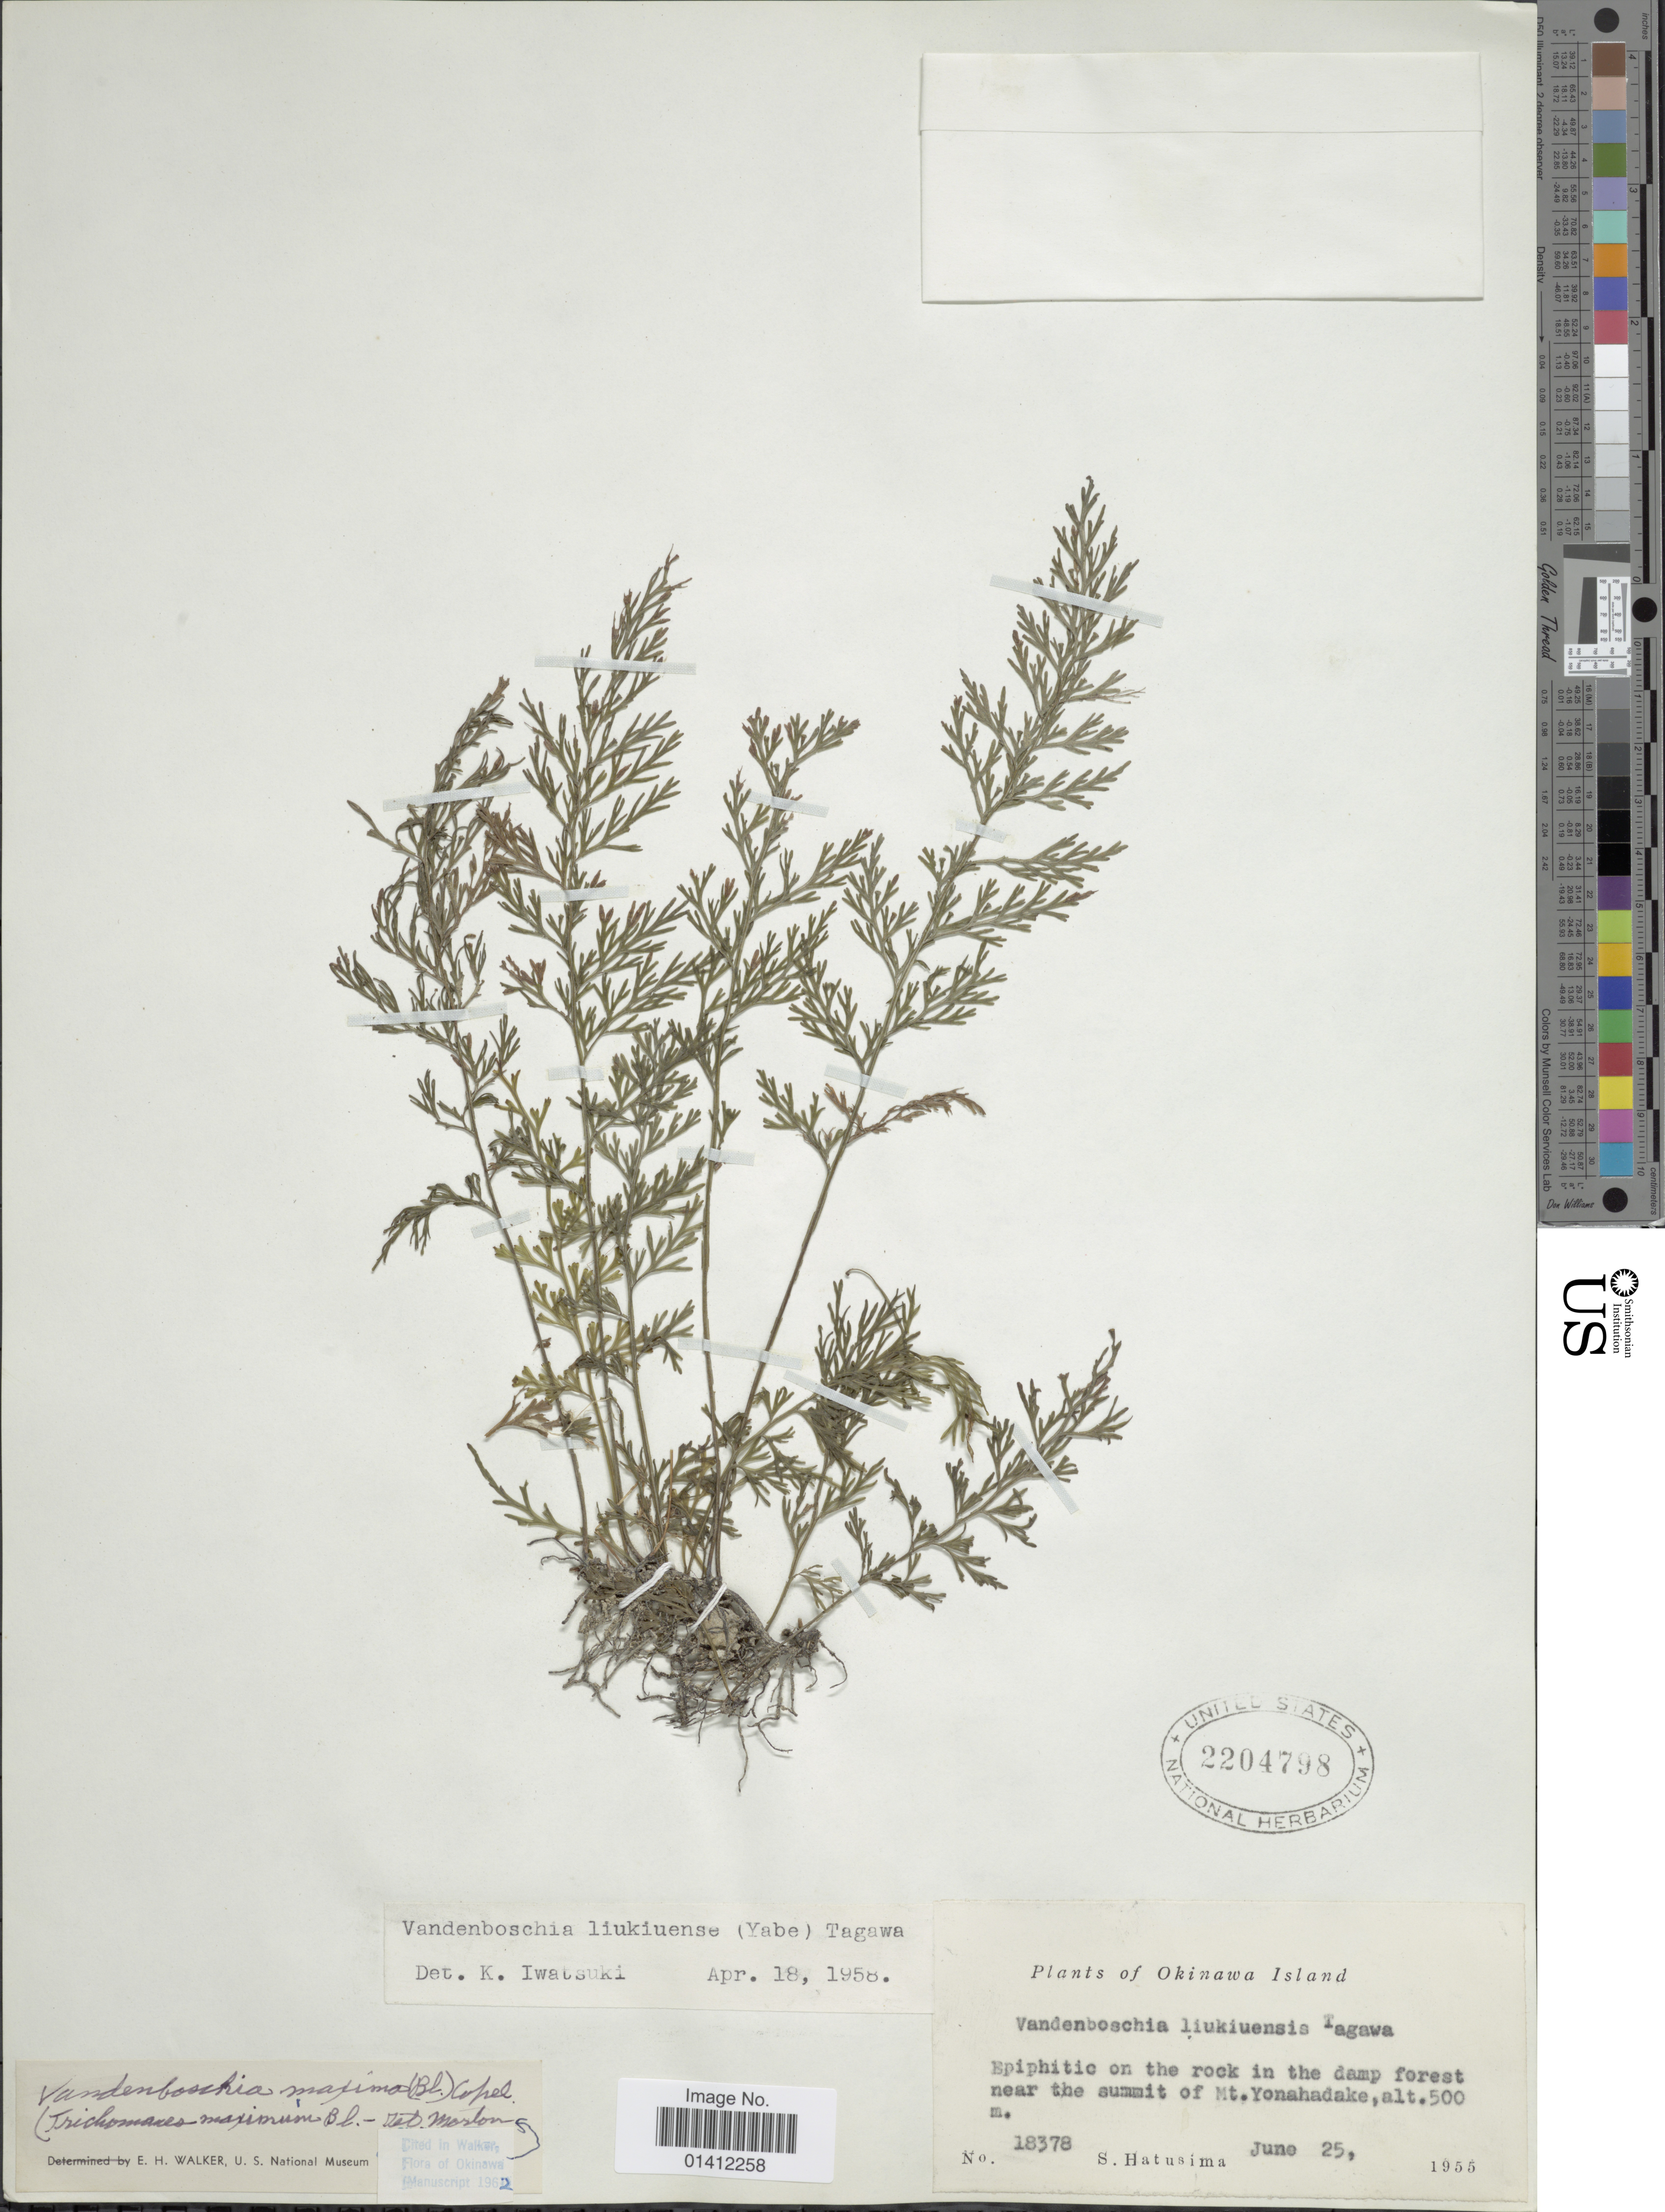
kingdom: Plantae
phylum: Tracheophyta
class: Polypodiopsida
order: Hymenophyllales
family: Hymenophyllaceae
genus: Vandenboschia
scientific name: Vandenboschia maxima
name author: (Blume) Copel.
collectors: S. Hatusima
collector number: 18378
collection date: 1955-06-25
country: Japan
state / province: Okinawa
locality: Okinawa Island. Epiphitic on the rock in the damp forest near the summit of Mt. Yonahadake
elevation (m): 500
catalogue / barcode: US 2204798